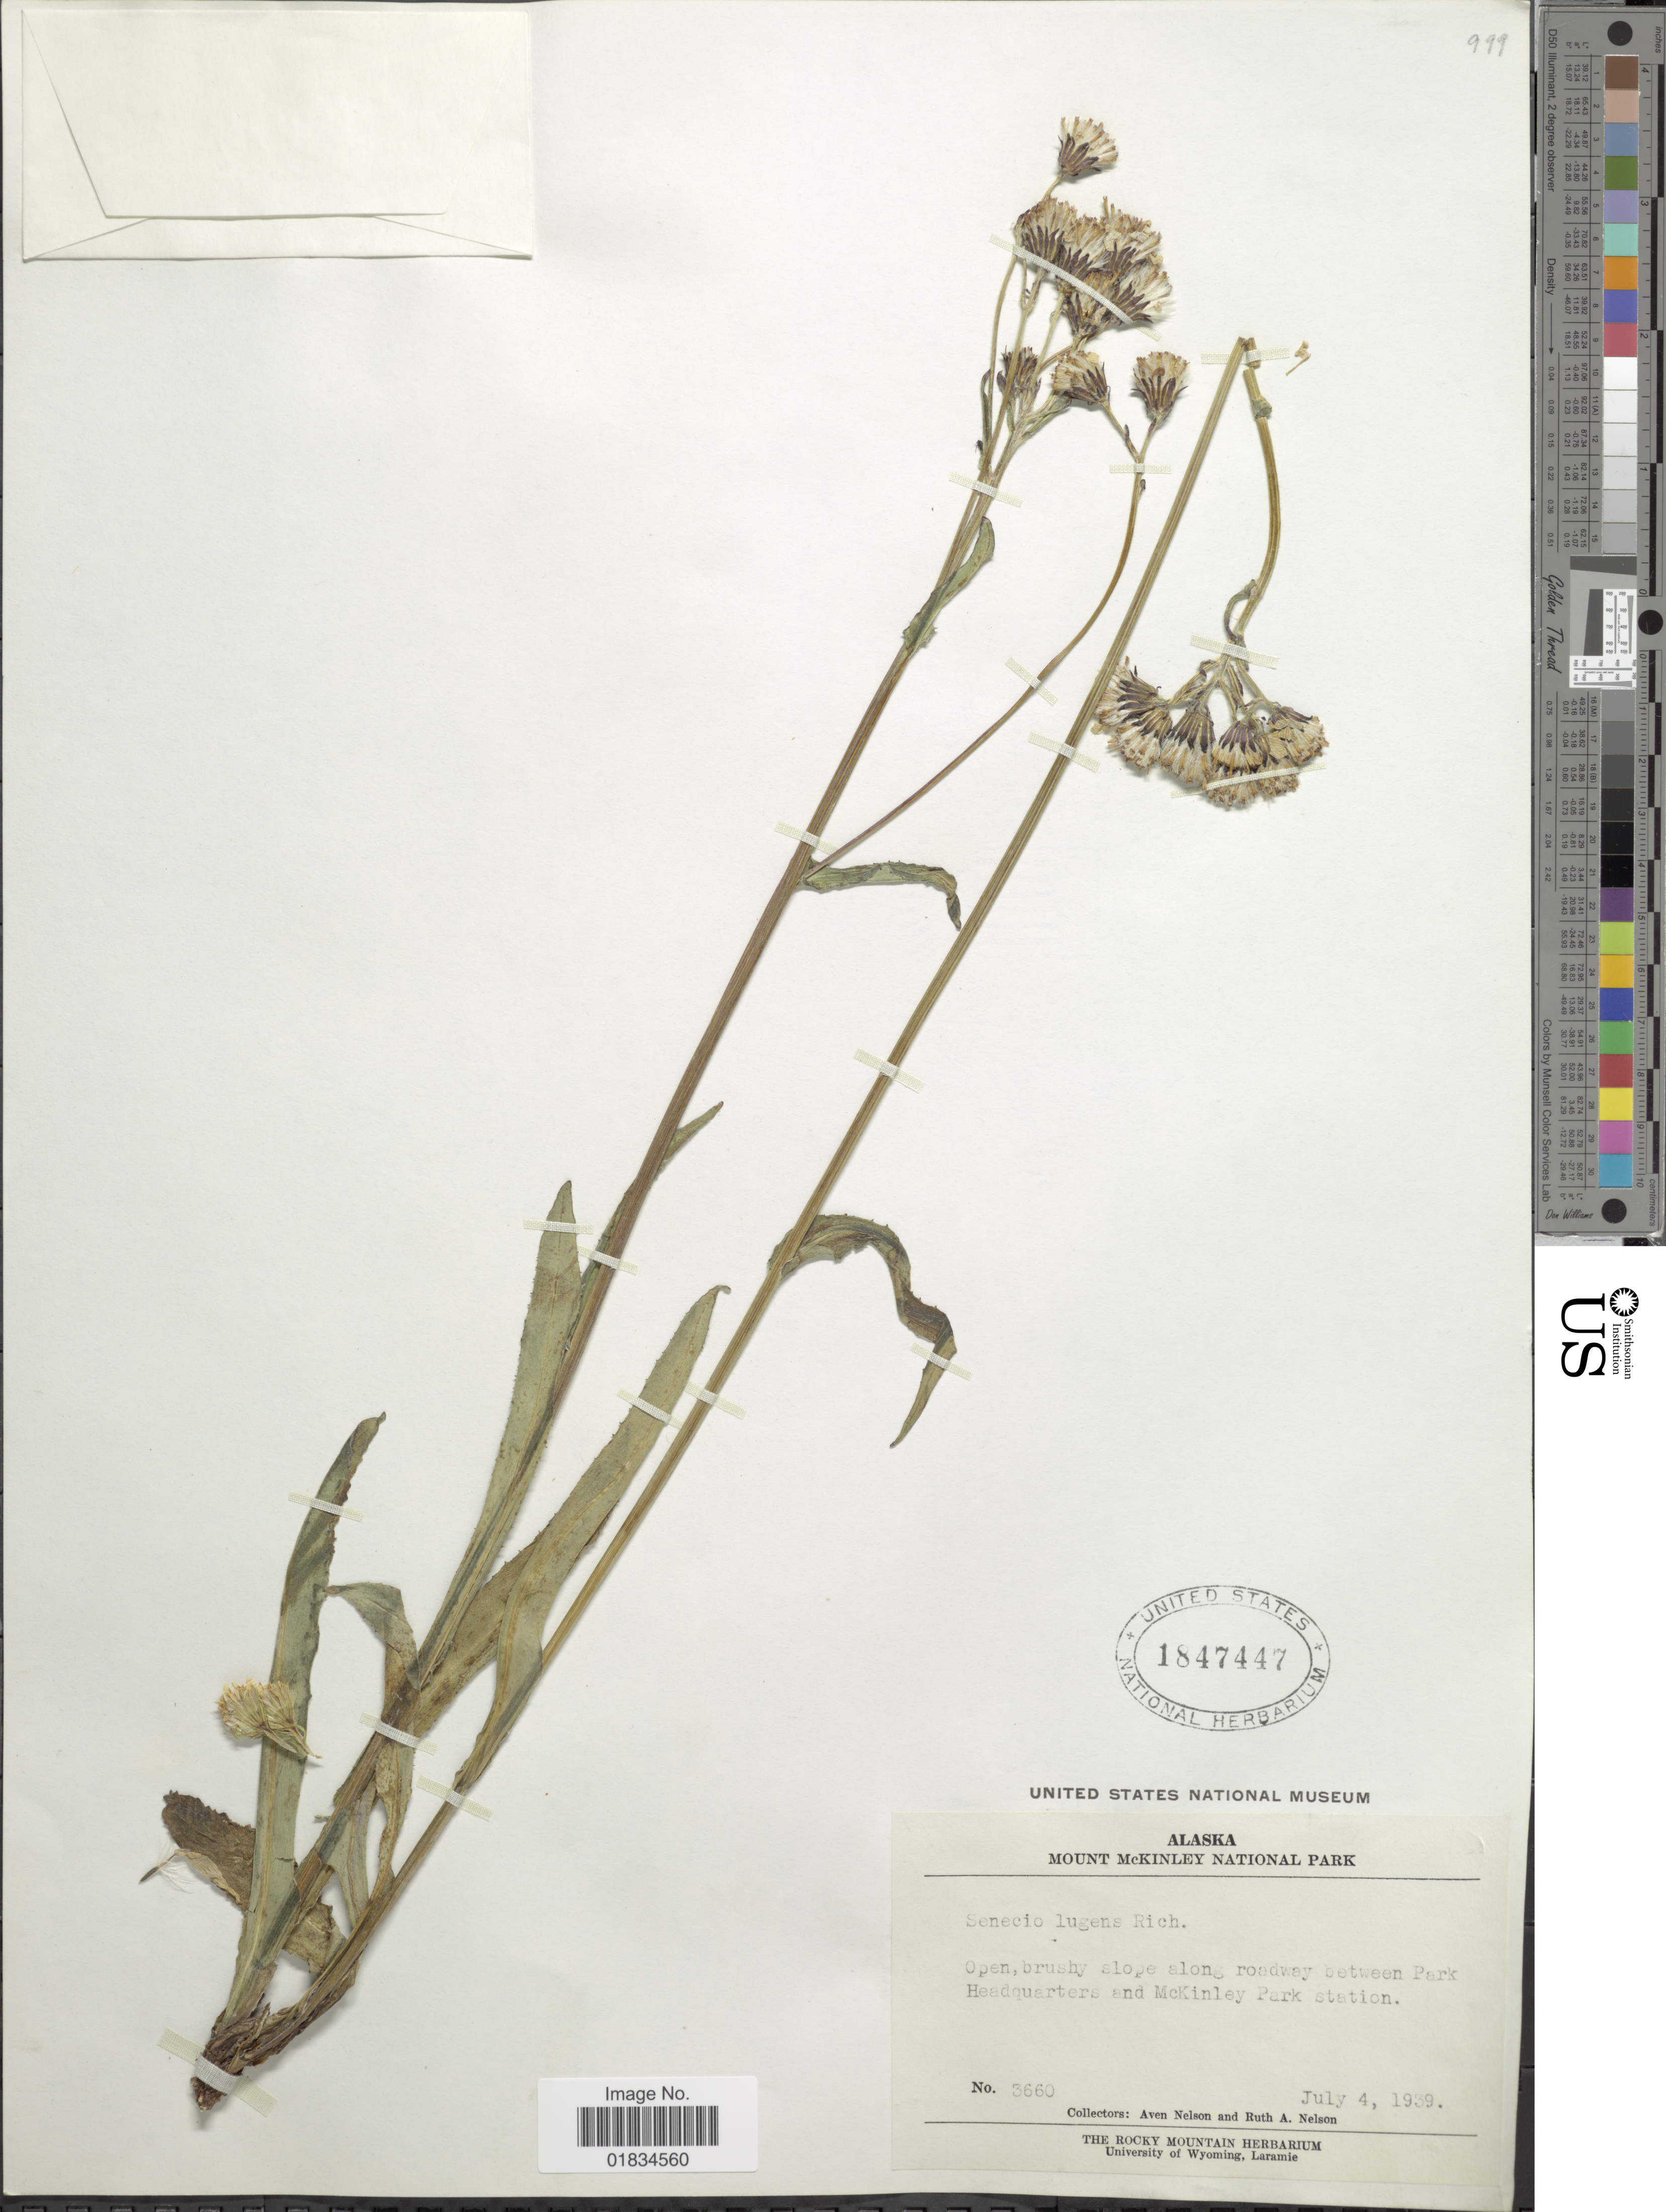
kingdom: Plantae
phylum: Tracheophyta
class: Magnoliopsida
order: Asterales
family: Asteraceae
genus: Senecio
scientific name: Senecio lugens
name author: Richardson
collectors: A. Nelson & R. A. Nelson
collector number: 3660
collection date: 1939-07-04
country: United States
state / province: Alaska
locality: Roadway between Park Headquarters and McKinley Park station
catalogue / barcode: US 1847447